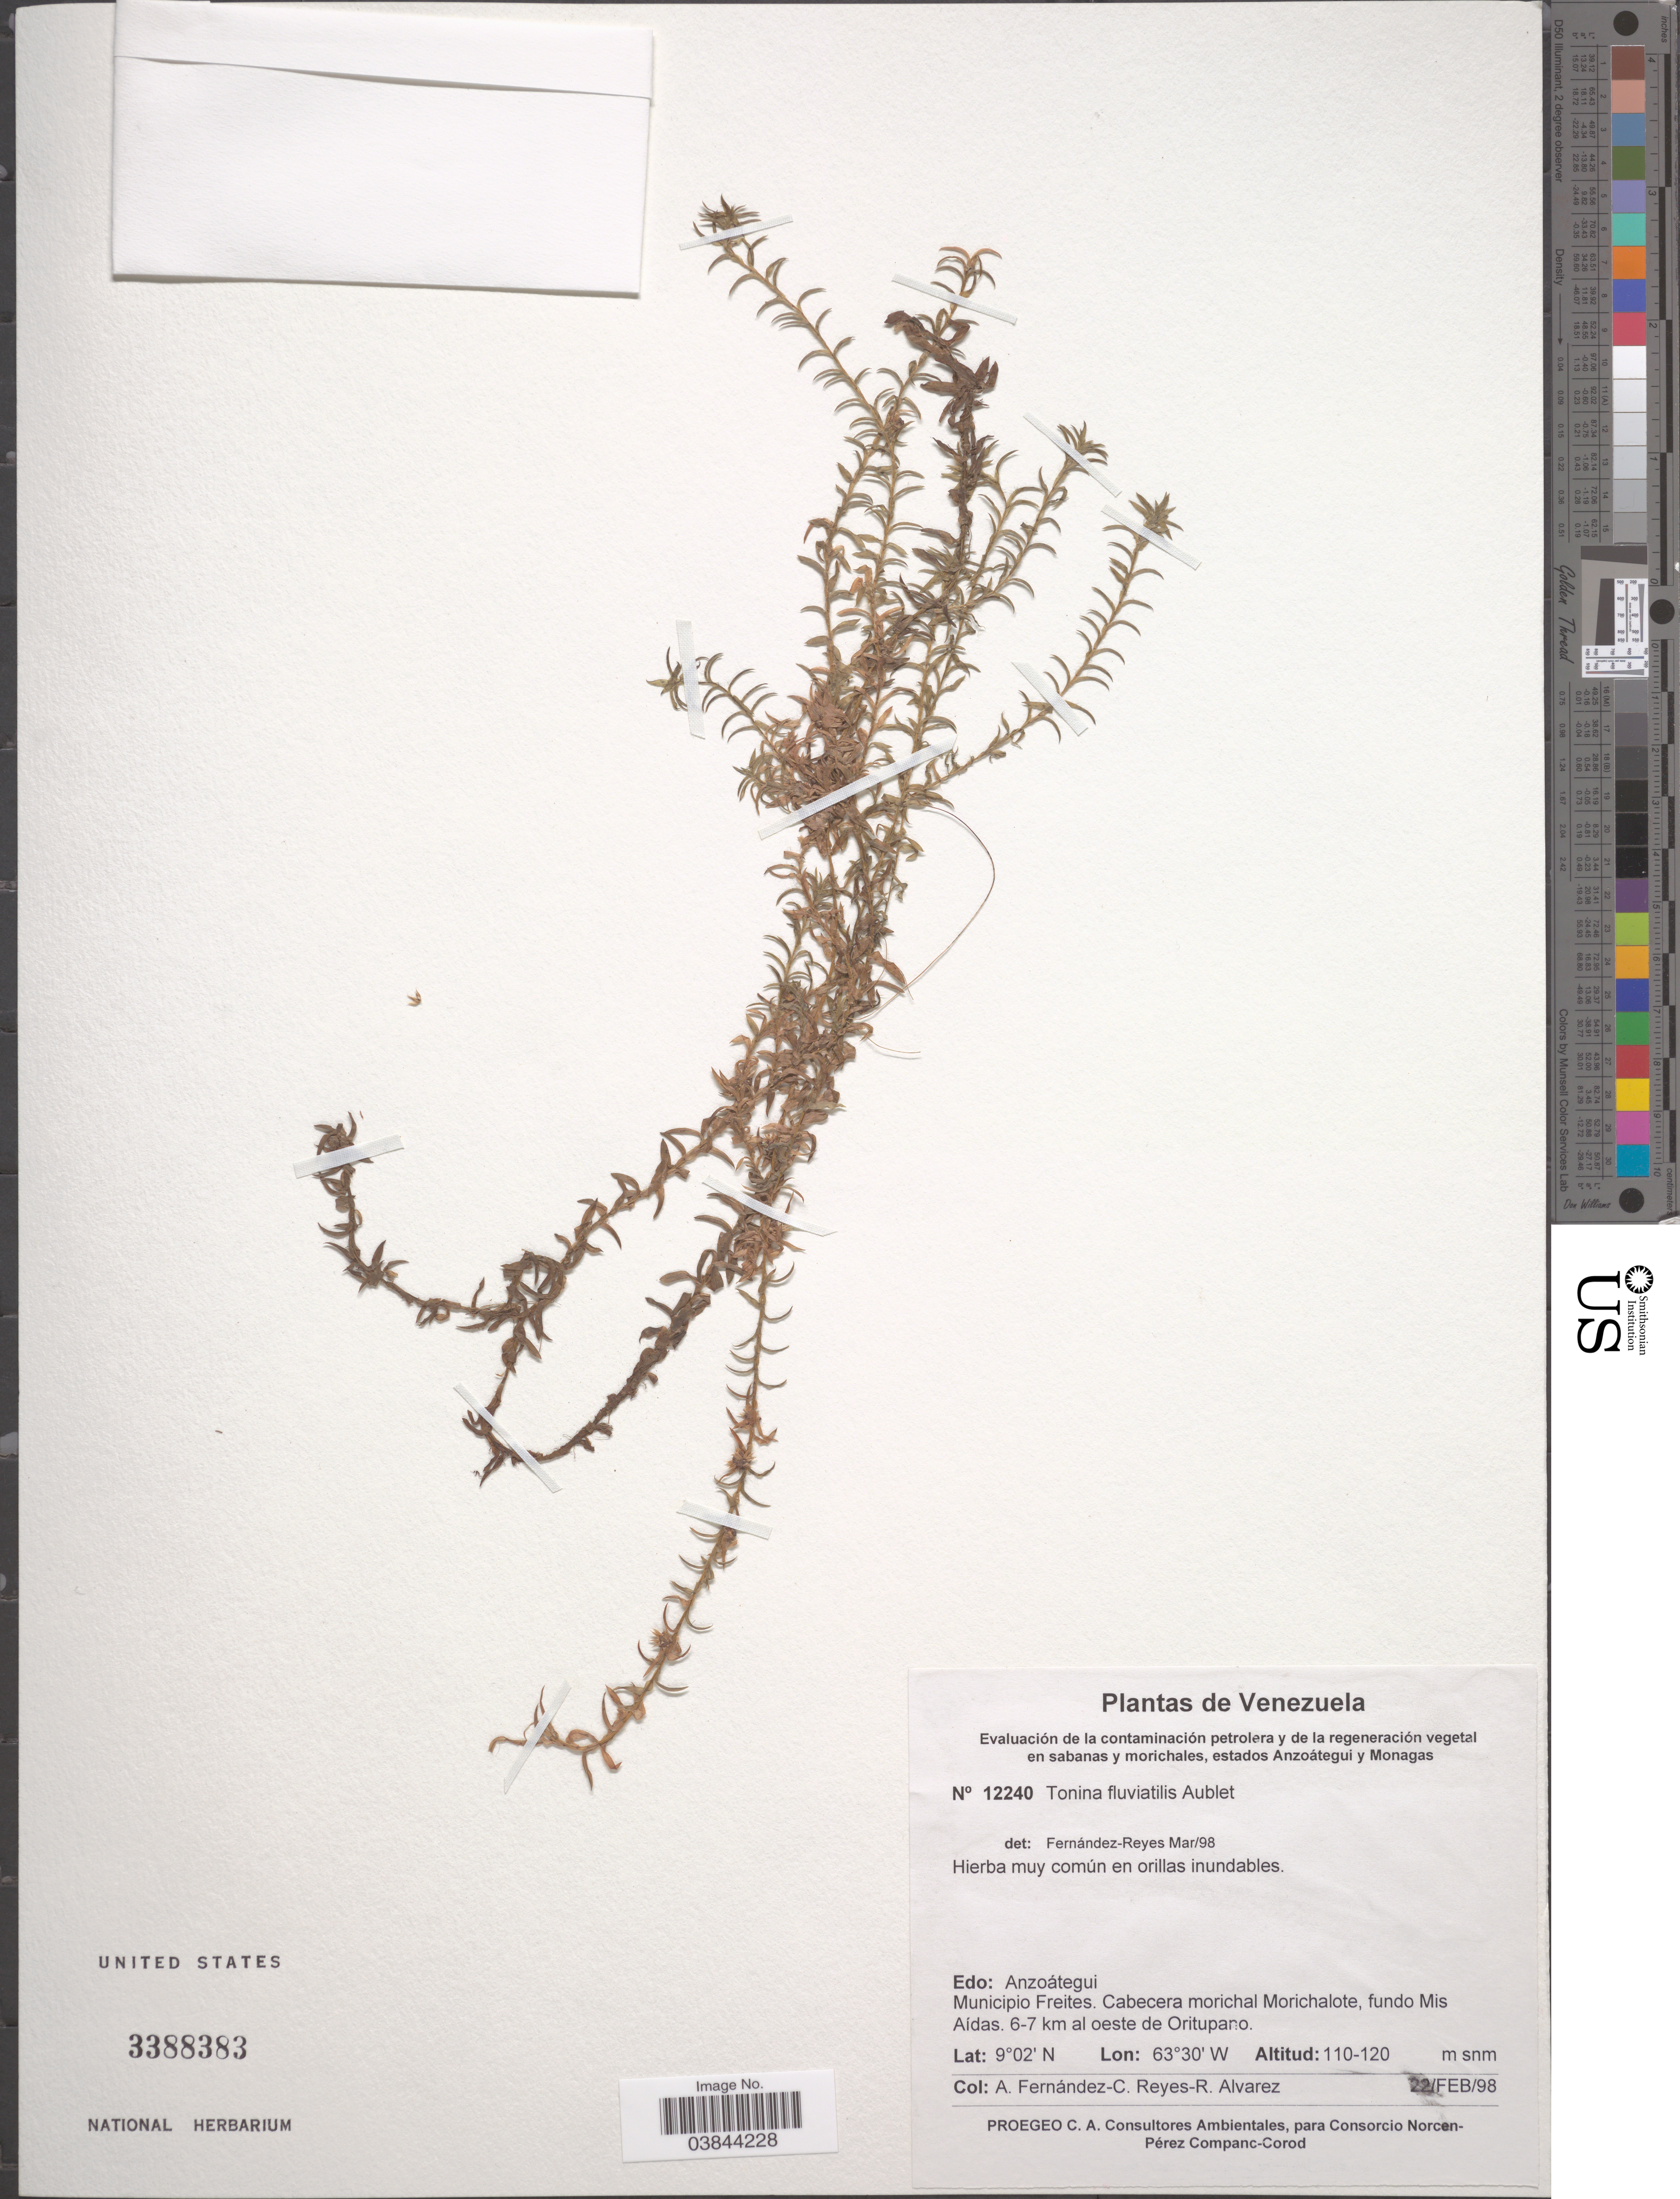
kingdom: Plantae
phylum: Tracheophyta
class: Liliopsida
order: Poales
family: Eriocaulaceae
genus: Tonina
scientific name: Tonina fluviatilis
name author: Aubl.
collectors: A. Fernández, C. Reyes & R. Álvarez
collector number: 12240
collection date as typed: Transcribed d/m/y: 22/2/98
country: Venezuela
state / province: Anzoategui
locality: Municipio Freites. Cabecera morichal Morichalote, fundo Mis Aídas. 6-7 km al oeste de Oritupano.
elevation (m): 110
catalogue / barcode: US 3388383